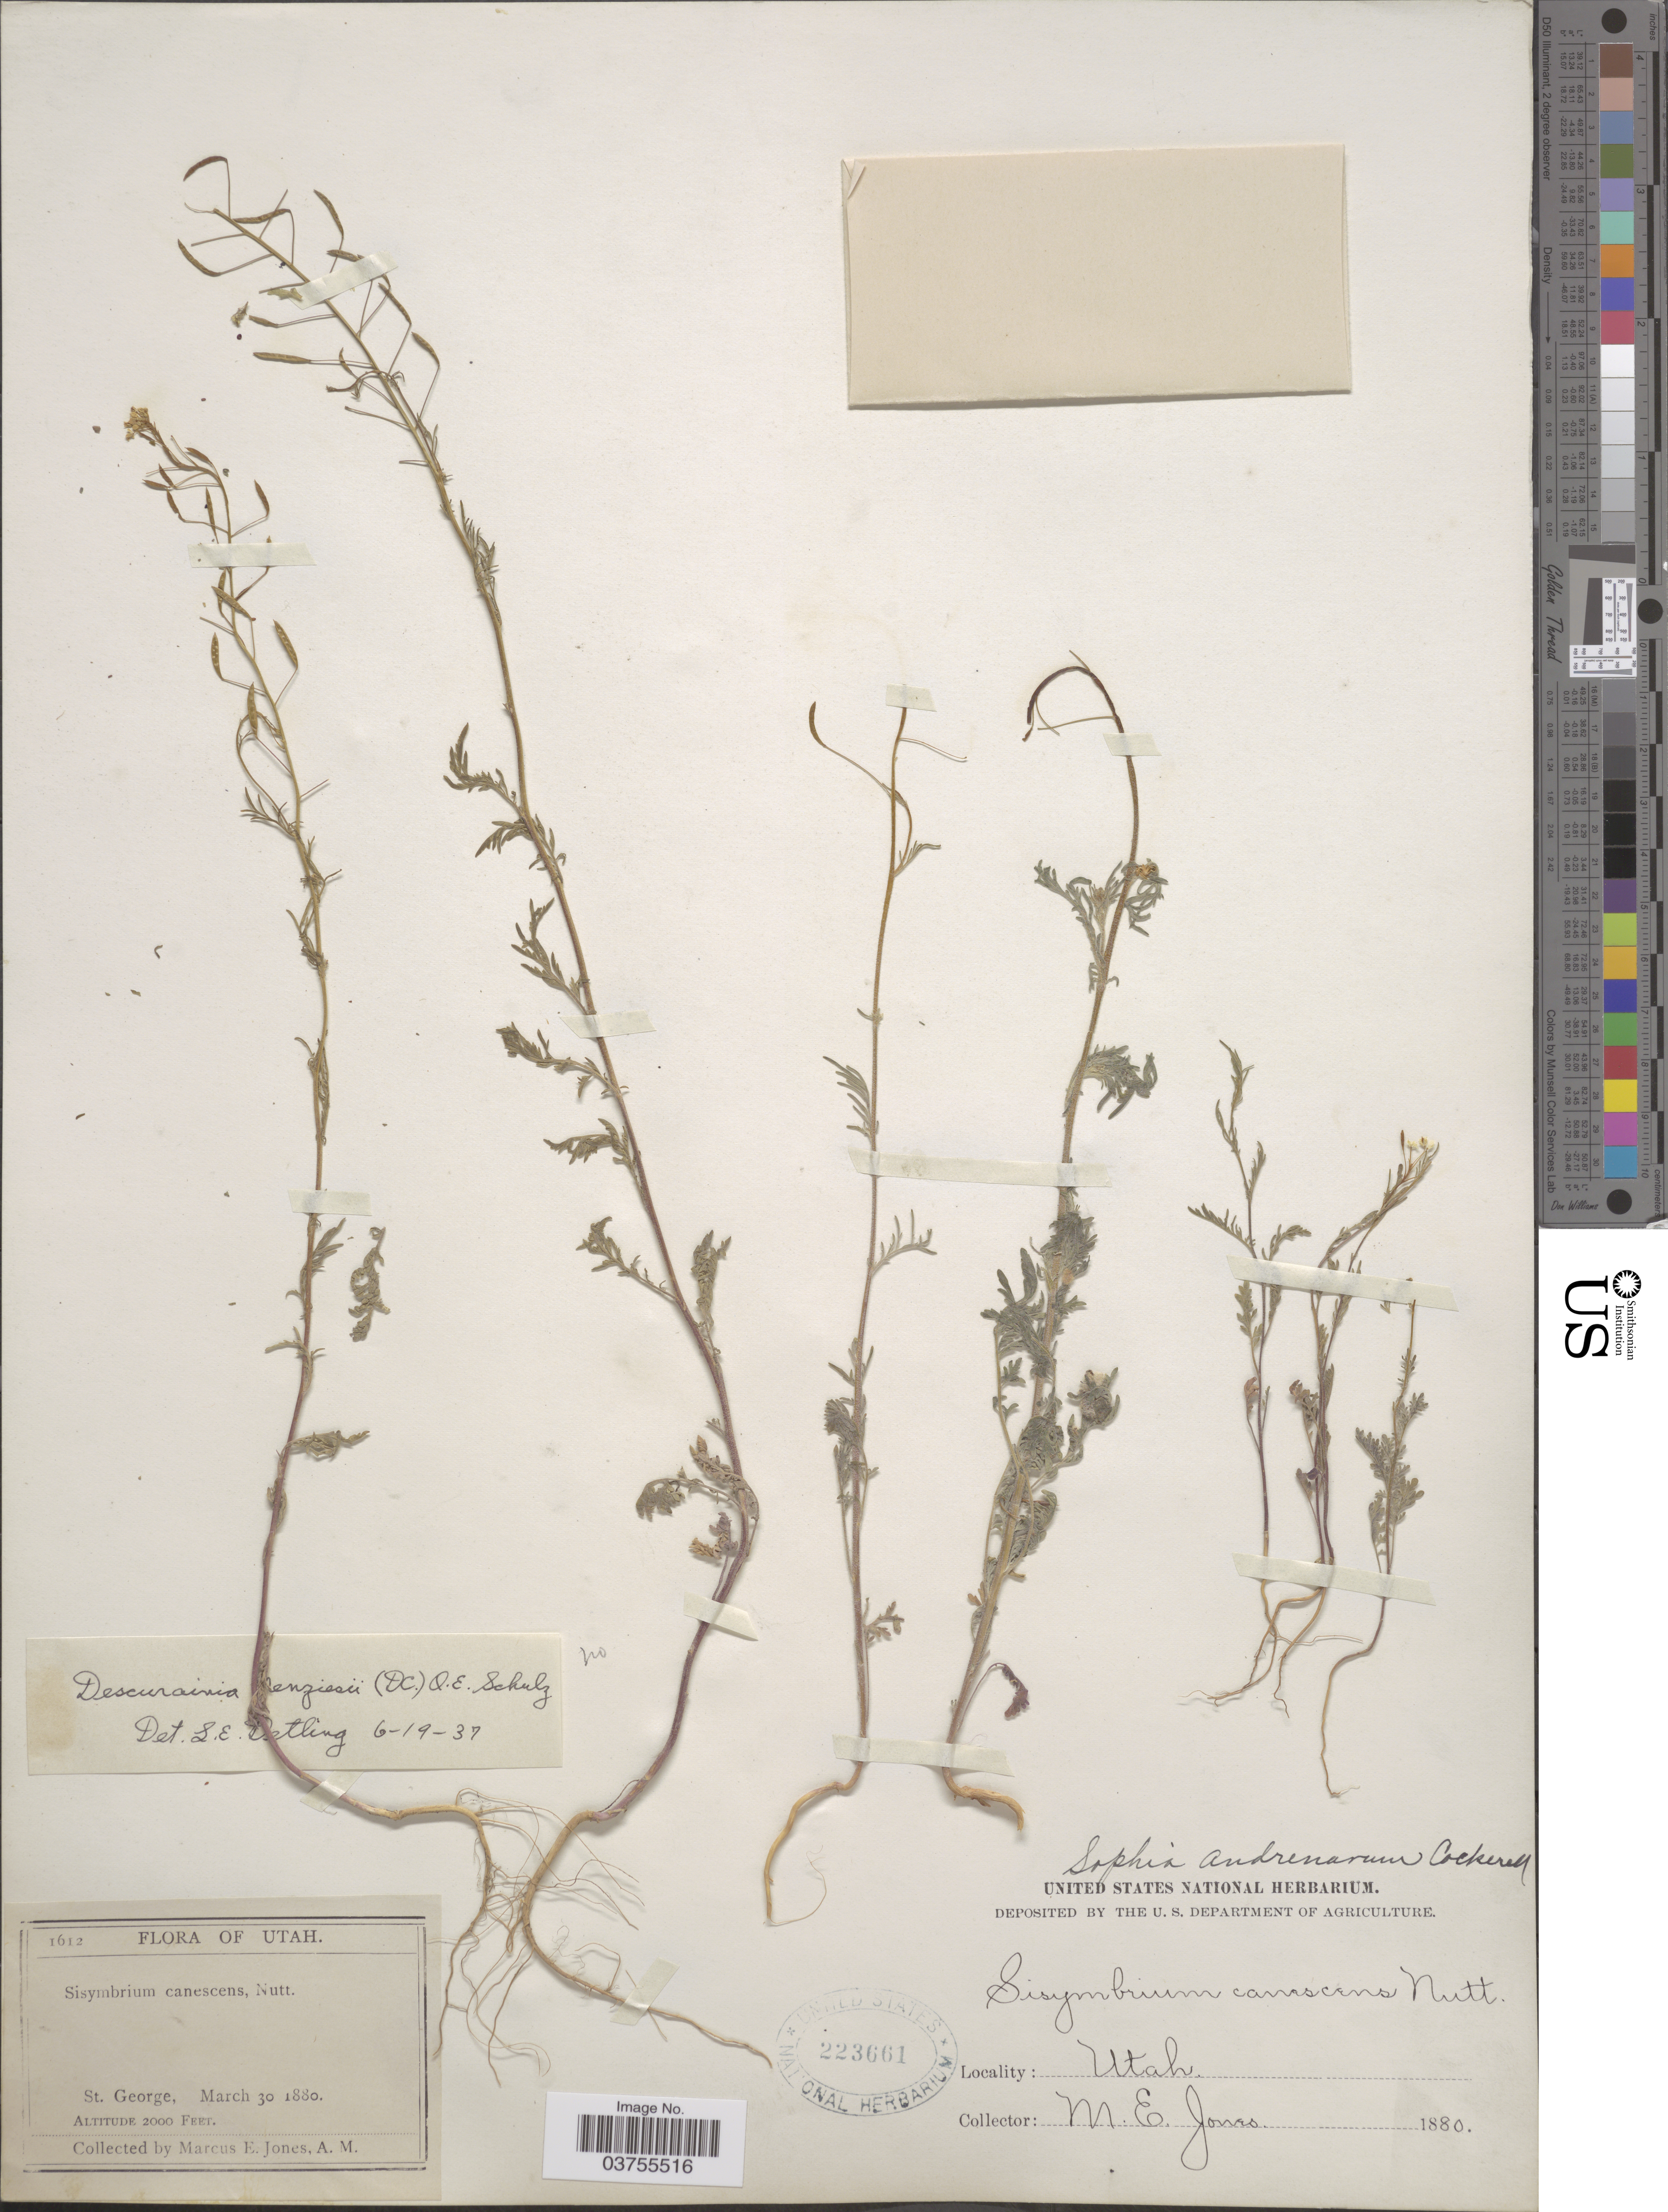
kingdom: Plantae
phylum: Tracheophyta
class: Magnoliopsida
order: Brassicales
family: Brassicaceae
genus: Descurainia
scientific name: Descurainia sp.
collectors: M. E. Jones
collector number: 1612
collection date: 1880-03-30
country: United States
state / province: Utah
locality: St. George.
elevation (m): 610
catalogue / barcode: US 223661